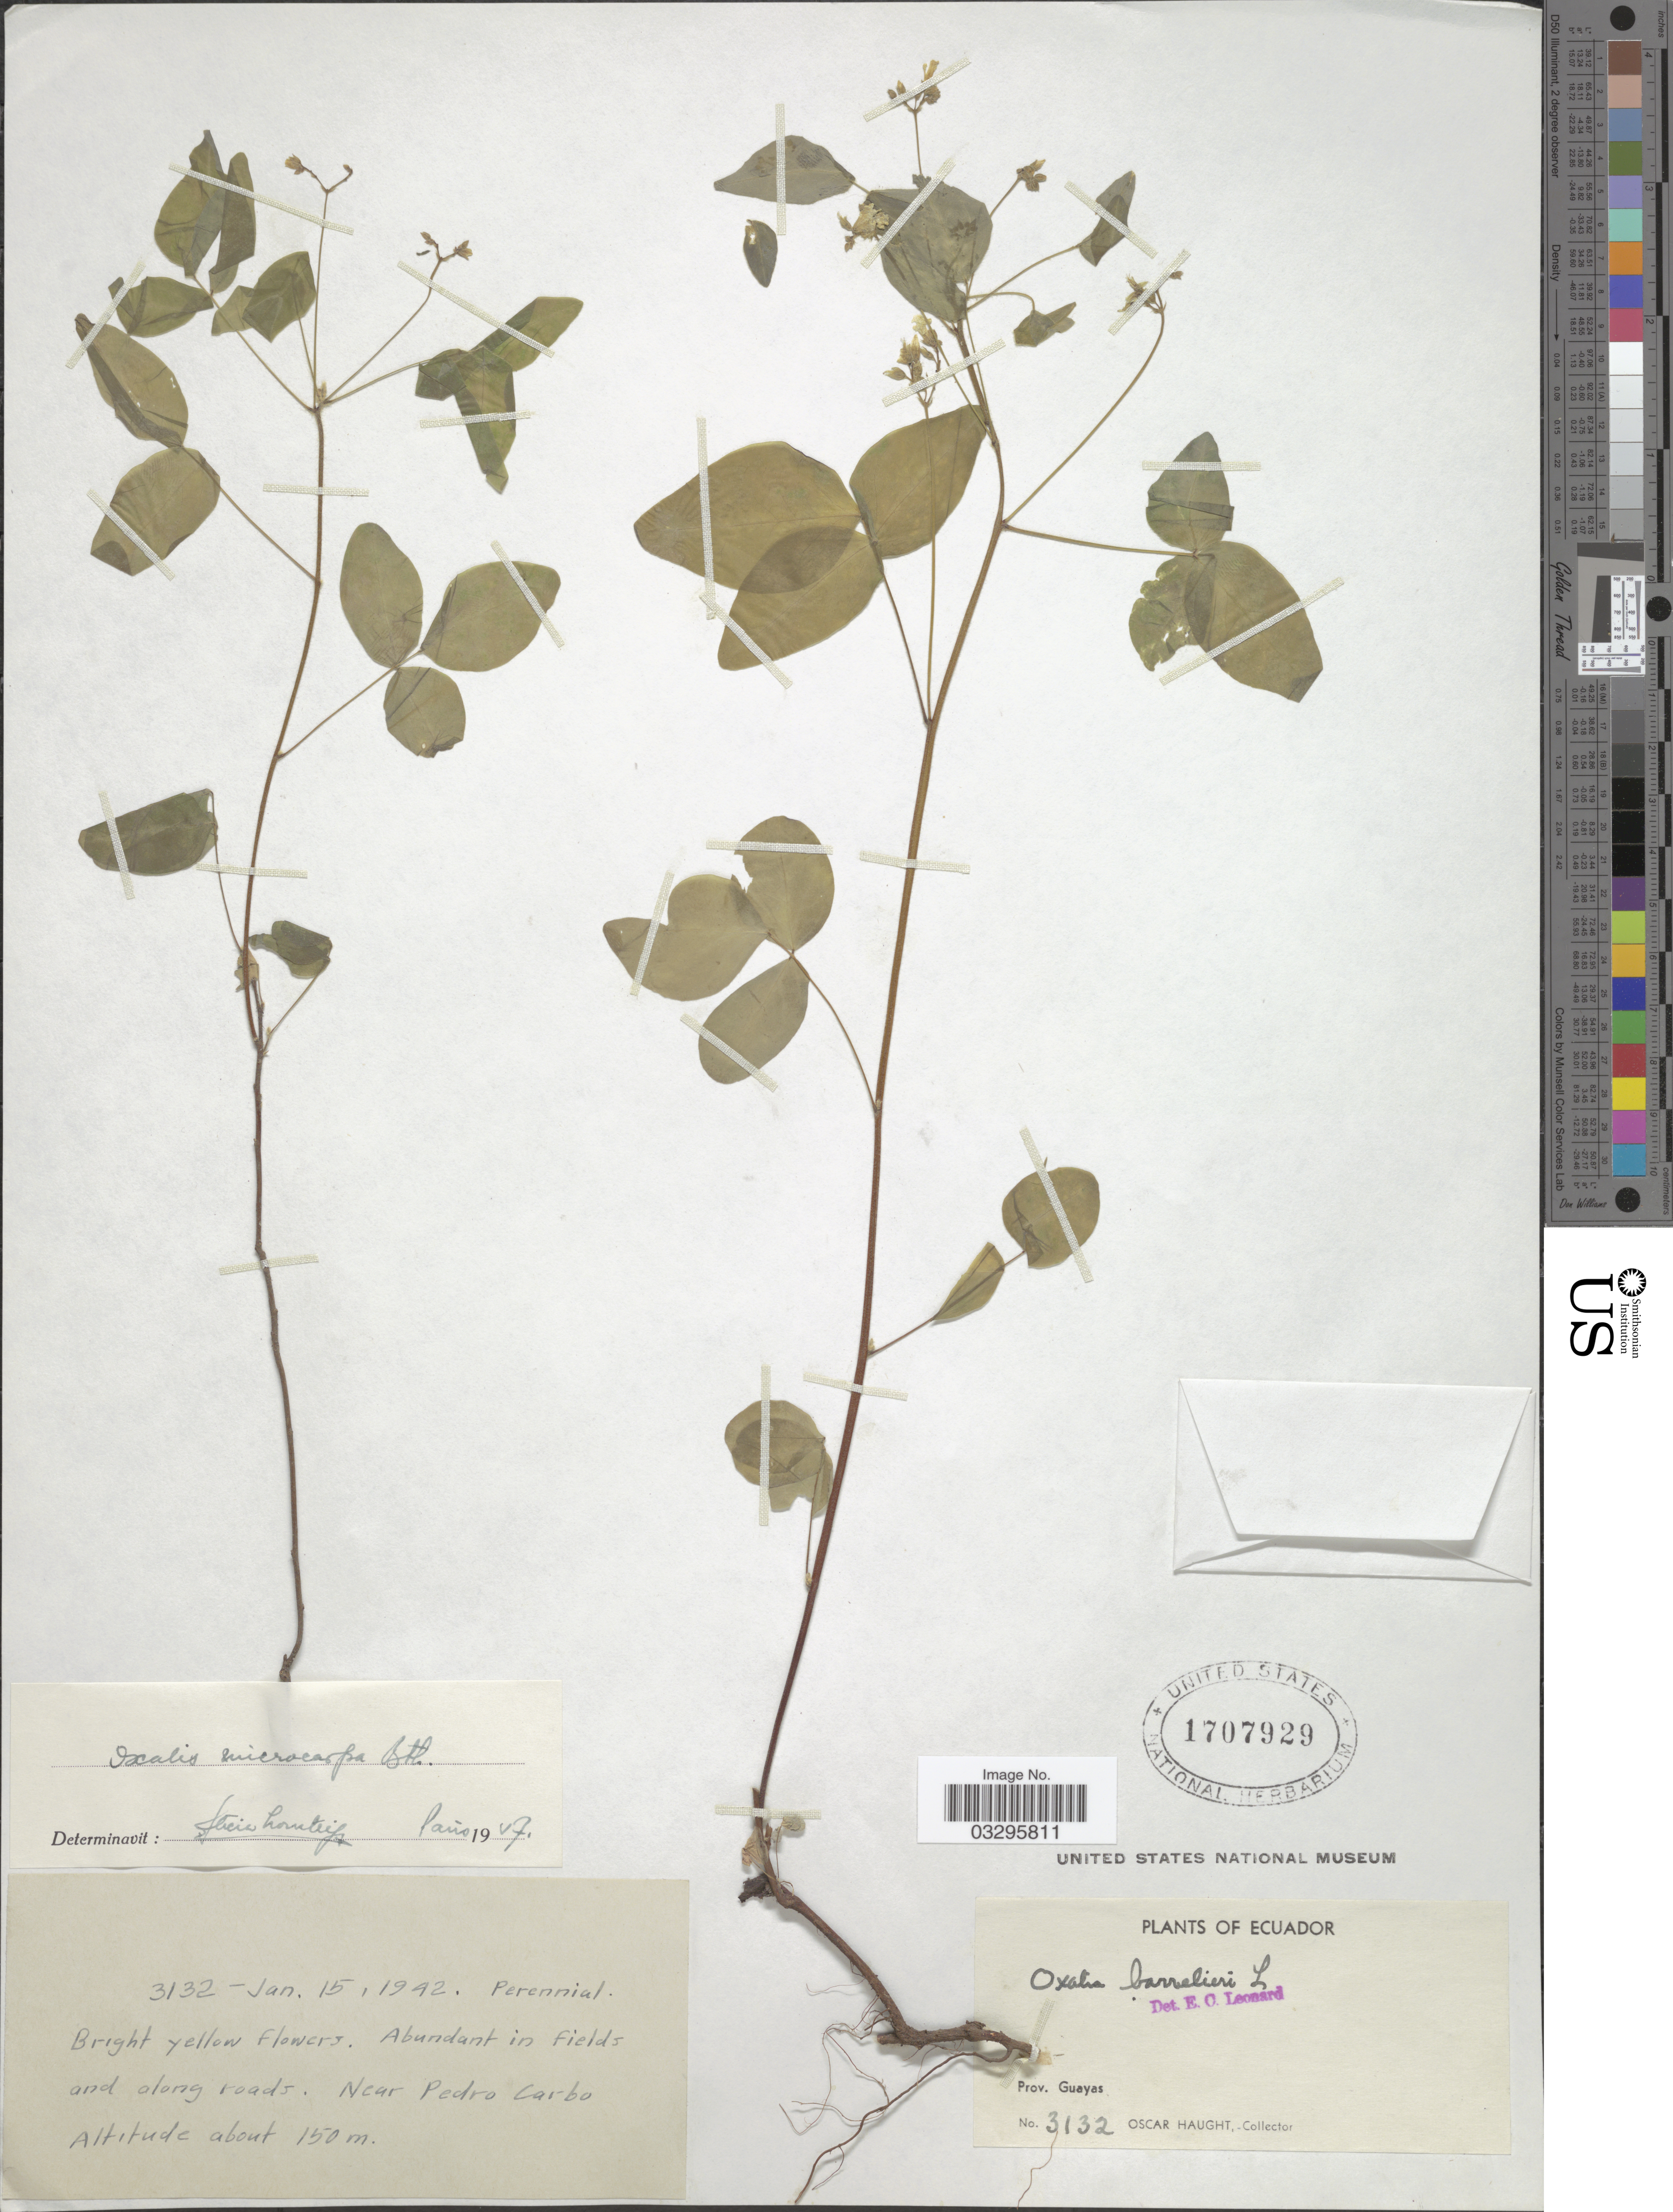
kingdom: Plantae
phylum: Tracheophyta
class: Magnoliopsida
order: Oxalidales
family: Oxalidaceae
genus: Oxalis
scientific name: Oxalis microcarpa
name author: Benth.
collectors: O. Haught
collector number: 3132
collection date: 1942-01-15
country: Ecuador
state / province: Guayas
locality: Near Pedro Carbo.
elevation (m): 150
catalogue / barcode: US 1707929